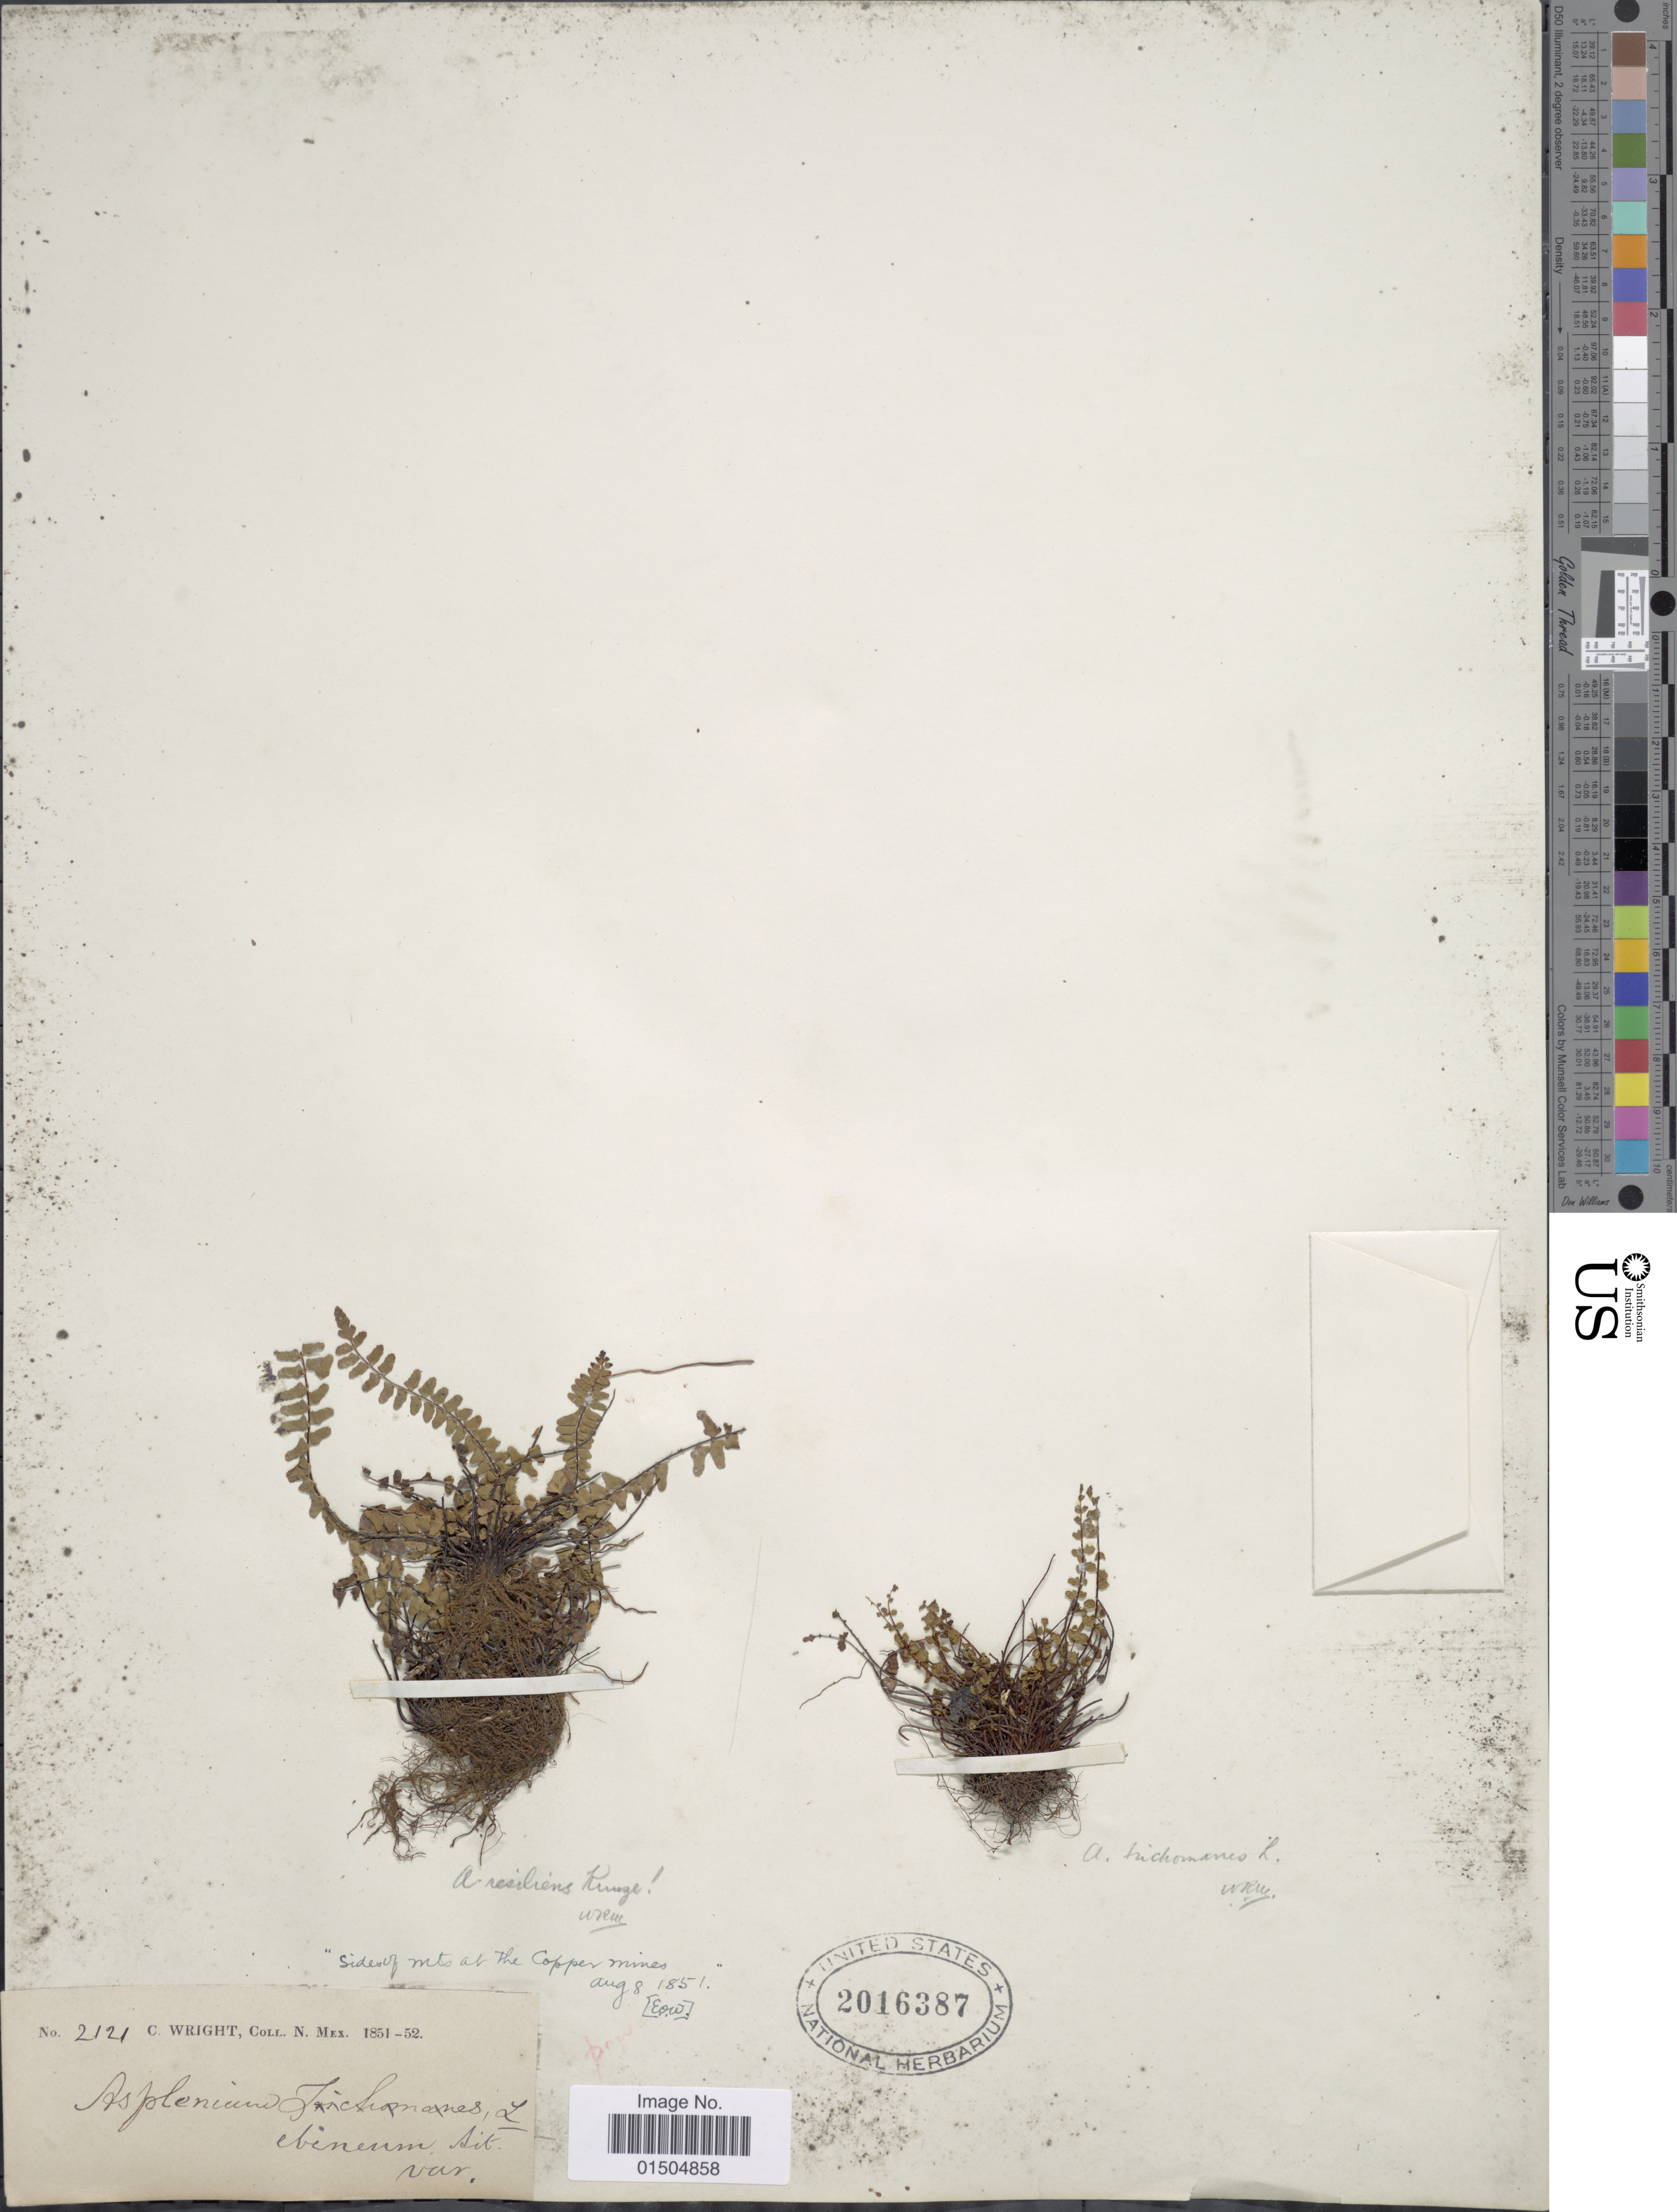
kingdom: Plantae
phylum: Tracheophyta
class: Polypodiopsida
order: Polypodiales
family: Aspleniaceae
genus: Asplenium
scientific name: Asplenium trichomanes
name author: L.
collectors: C. Wright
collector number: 2121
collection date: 1851/1852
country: United States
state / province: New Mexico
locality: Sides of mts at the copper mines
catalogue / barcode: US 2016387